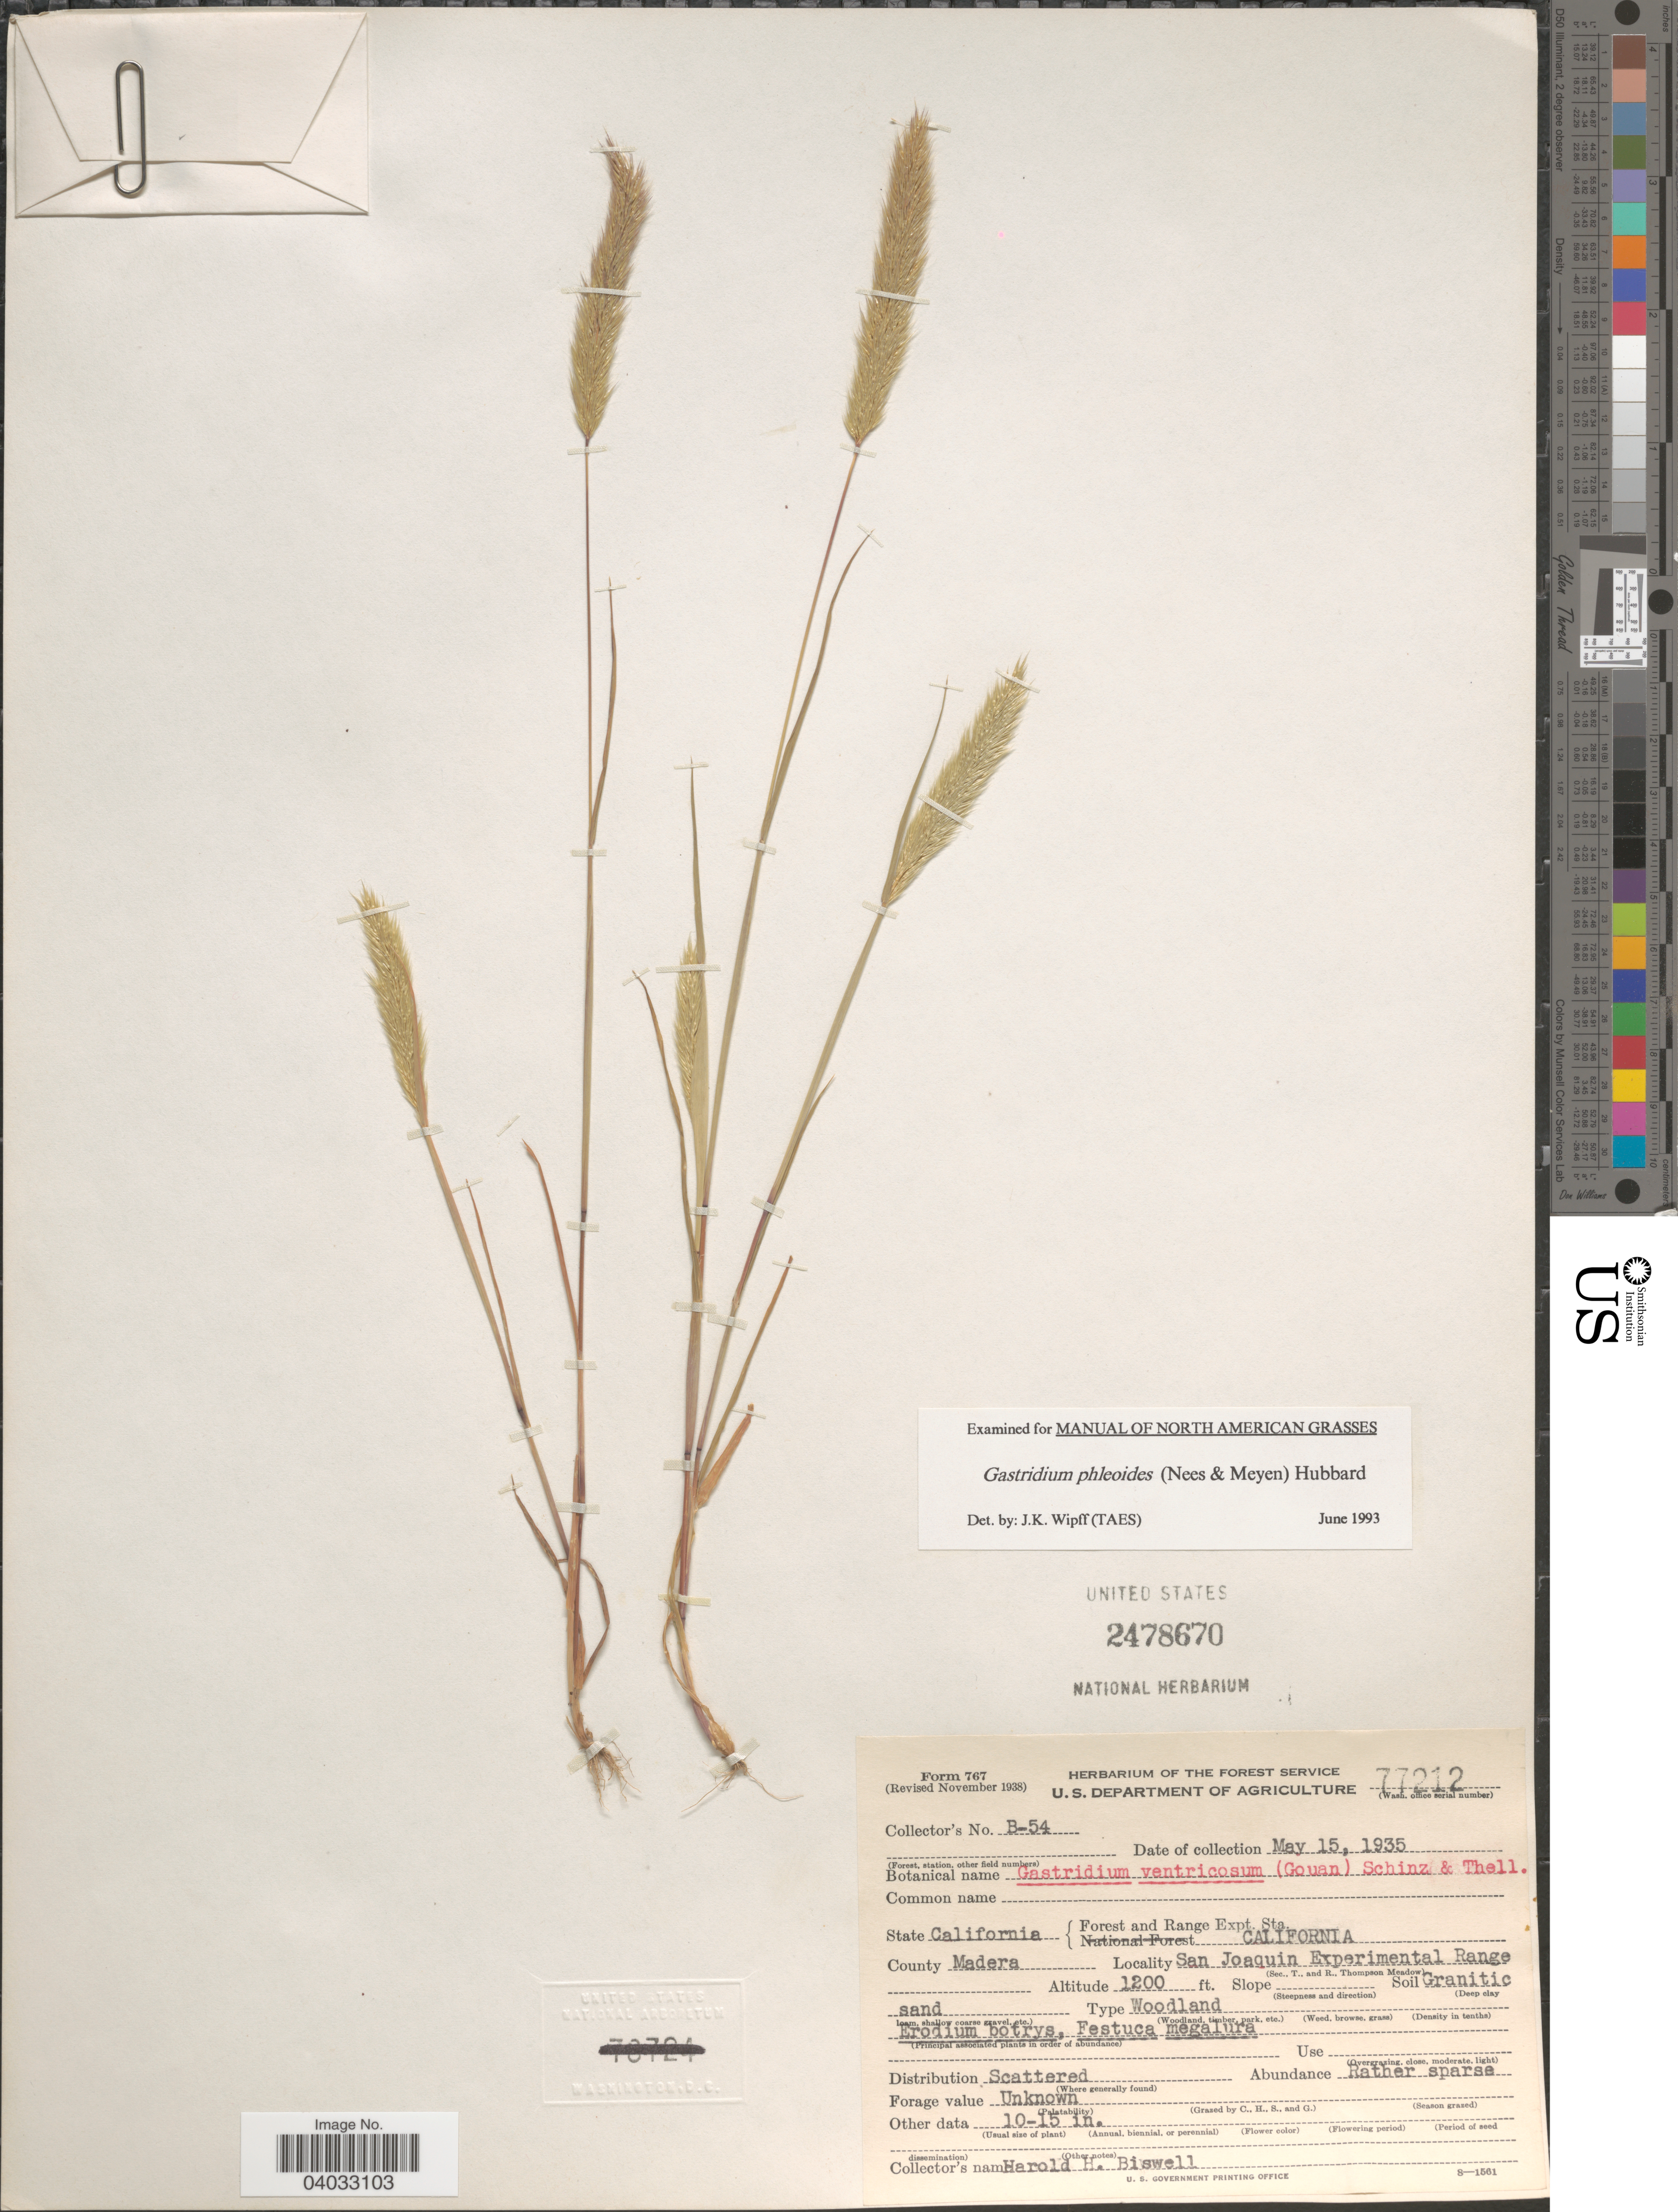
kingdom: Plantae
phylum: Tracheophyta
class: Liliopsida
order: Poales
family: Poaceae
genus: Gastridium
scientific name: Gastridium phleoides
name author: (Nees) C.E. Hubb.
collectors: H. Biswell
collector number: B-54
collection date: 1935-05-15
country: United States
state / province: California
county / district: Madera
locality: County Madera. San Joaquin Experimental Range.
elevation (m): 366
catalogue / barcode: US 2478670